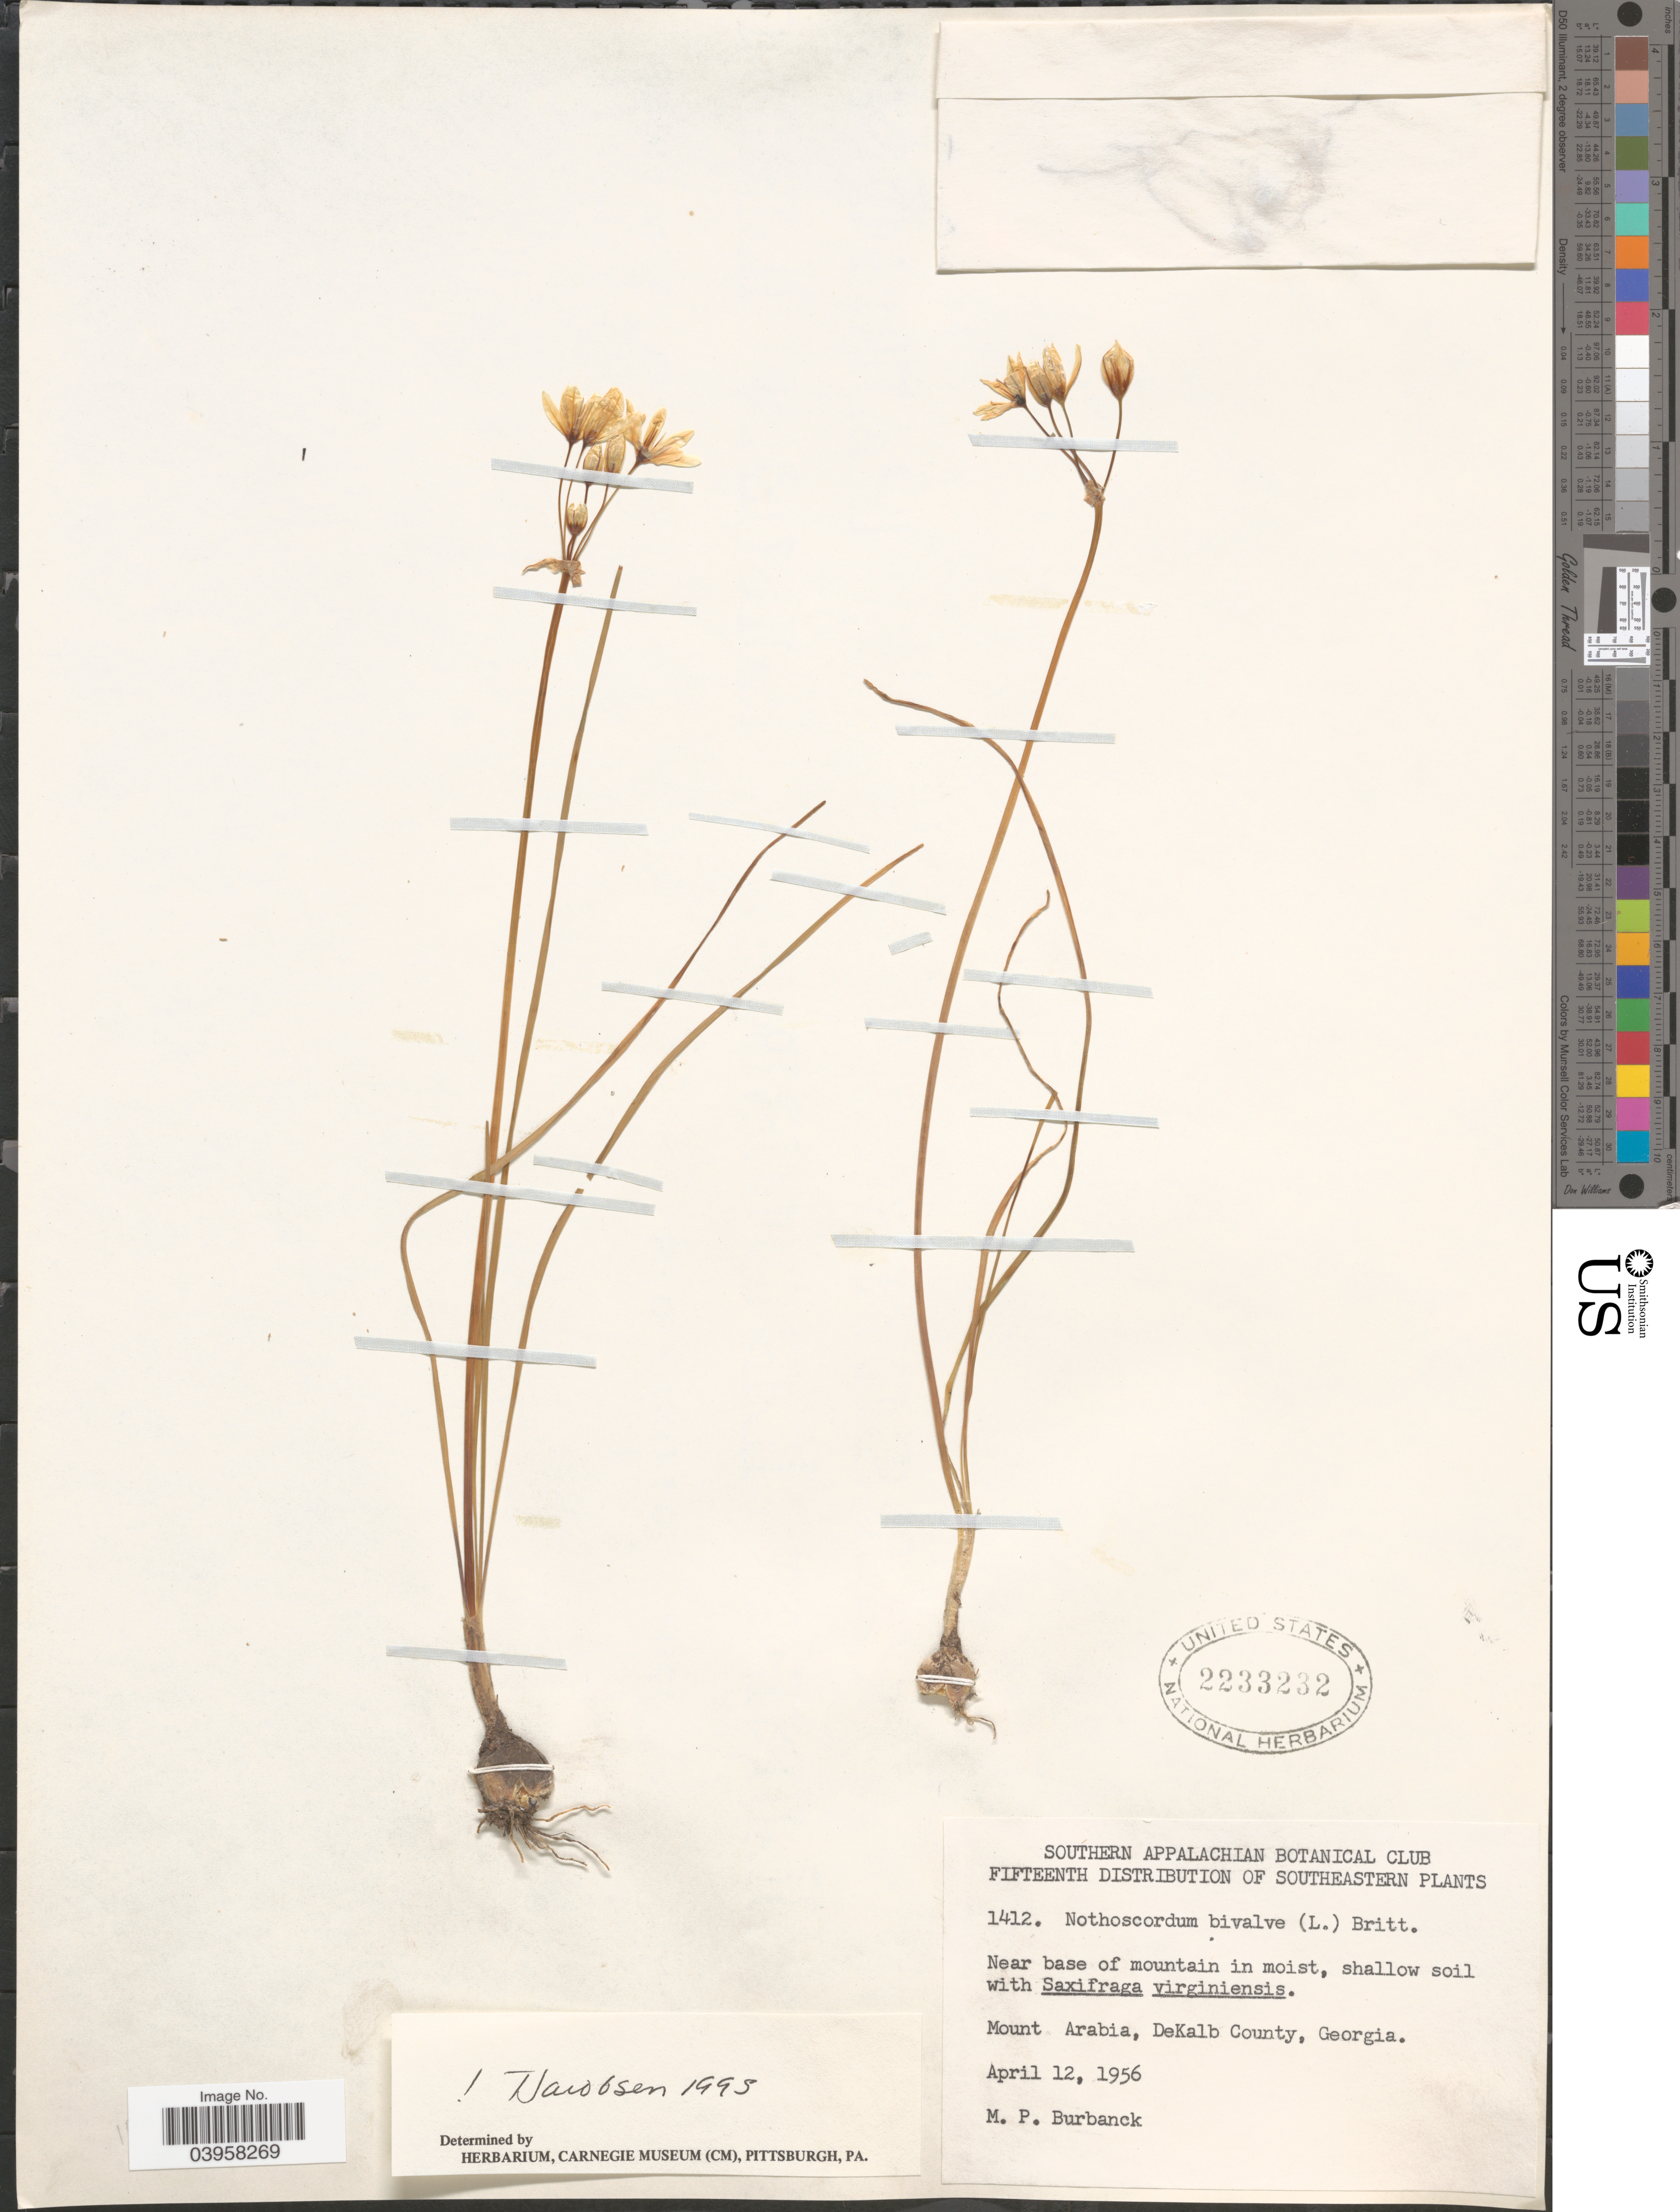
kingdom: Plantae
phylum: Tracheophyta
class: Liliopsida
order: Asparagales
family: Amaryllidaceae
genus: Nothoscordum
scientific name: Nothoscordum bivalve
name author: (L.) Britton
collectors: M. Burbanck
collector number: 1412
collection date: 1956-04-12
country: United States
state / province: Georgia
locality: Near base of mountain. Mount Arabia, DeKalb County.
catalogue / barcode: US 2233232